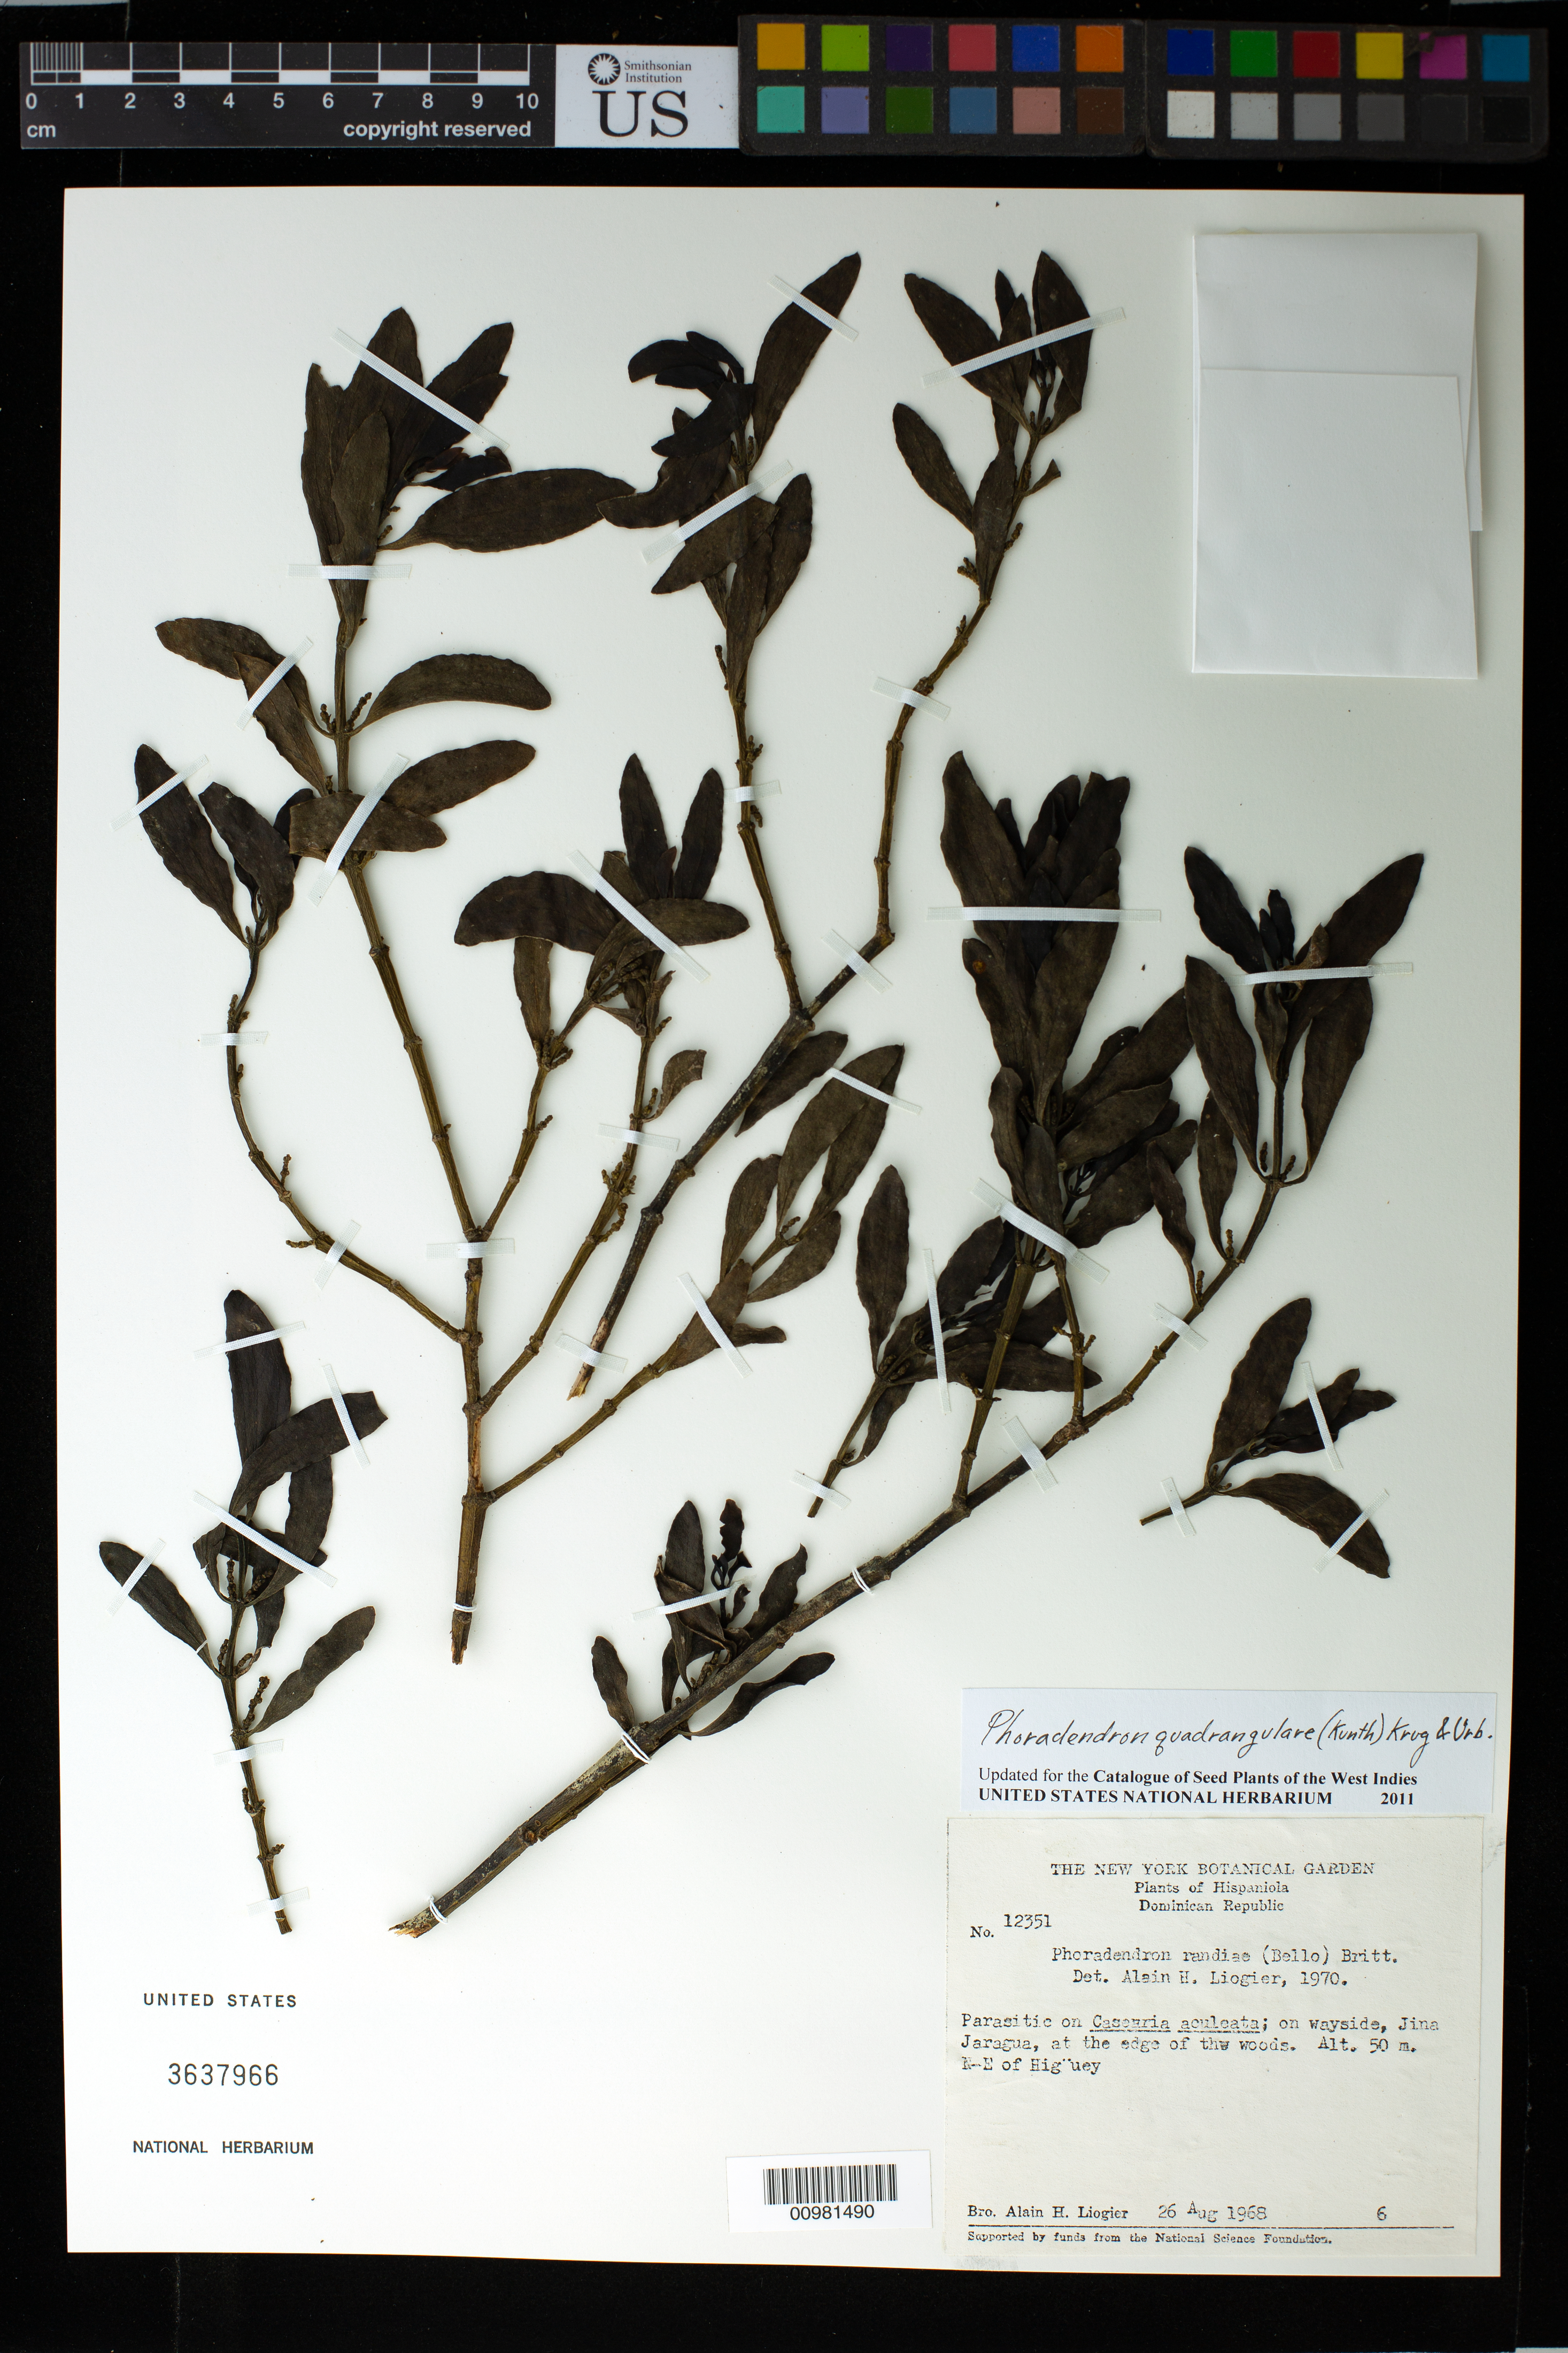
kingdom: Plantae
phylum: Tracheophyta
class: Magnoliopsida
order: Santalales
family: Viscaceae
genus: Phoradendron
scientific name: Phoradendron quadrangulare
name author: (Kunth) Griseb.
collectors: A. H. Liogier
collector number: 12351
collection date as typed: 26 Aug 1968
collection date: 1968-08-26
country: Dominican Republic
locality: Jina Jaragua, NE of Higuey.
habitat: On wayside at the edge of the woods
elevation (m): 50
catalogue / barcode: US 3637966